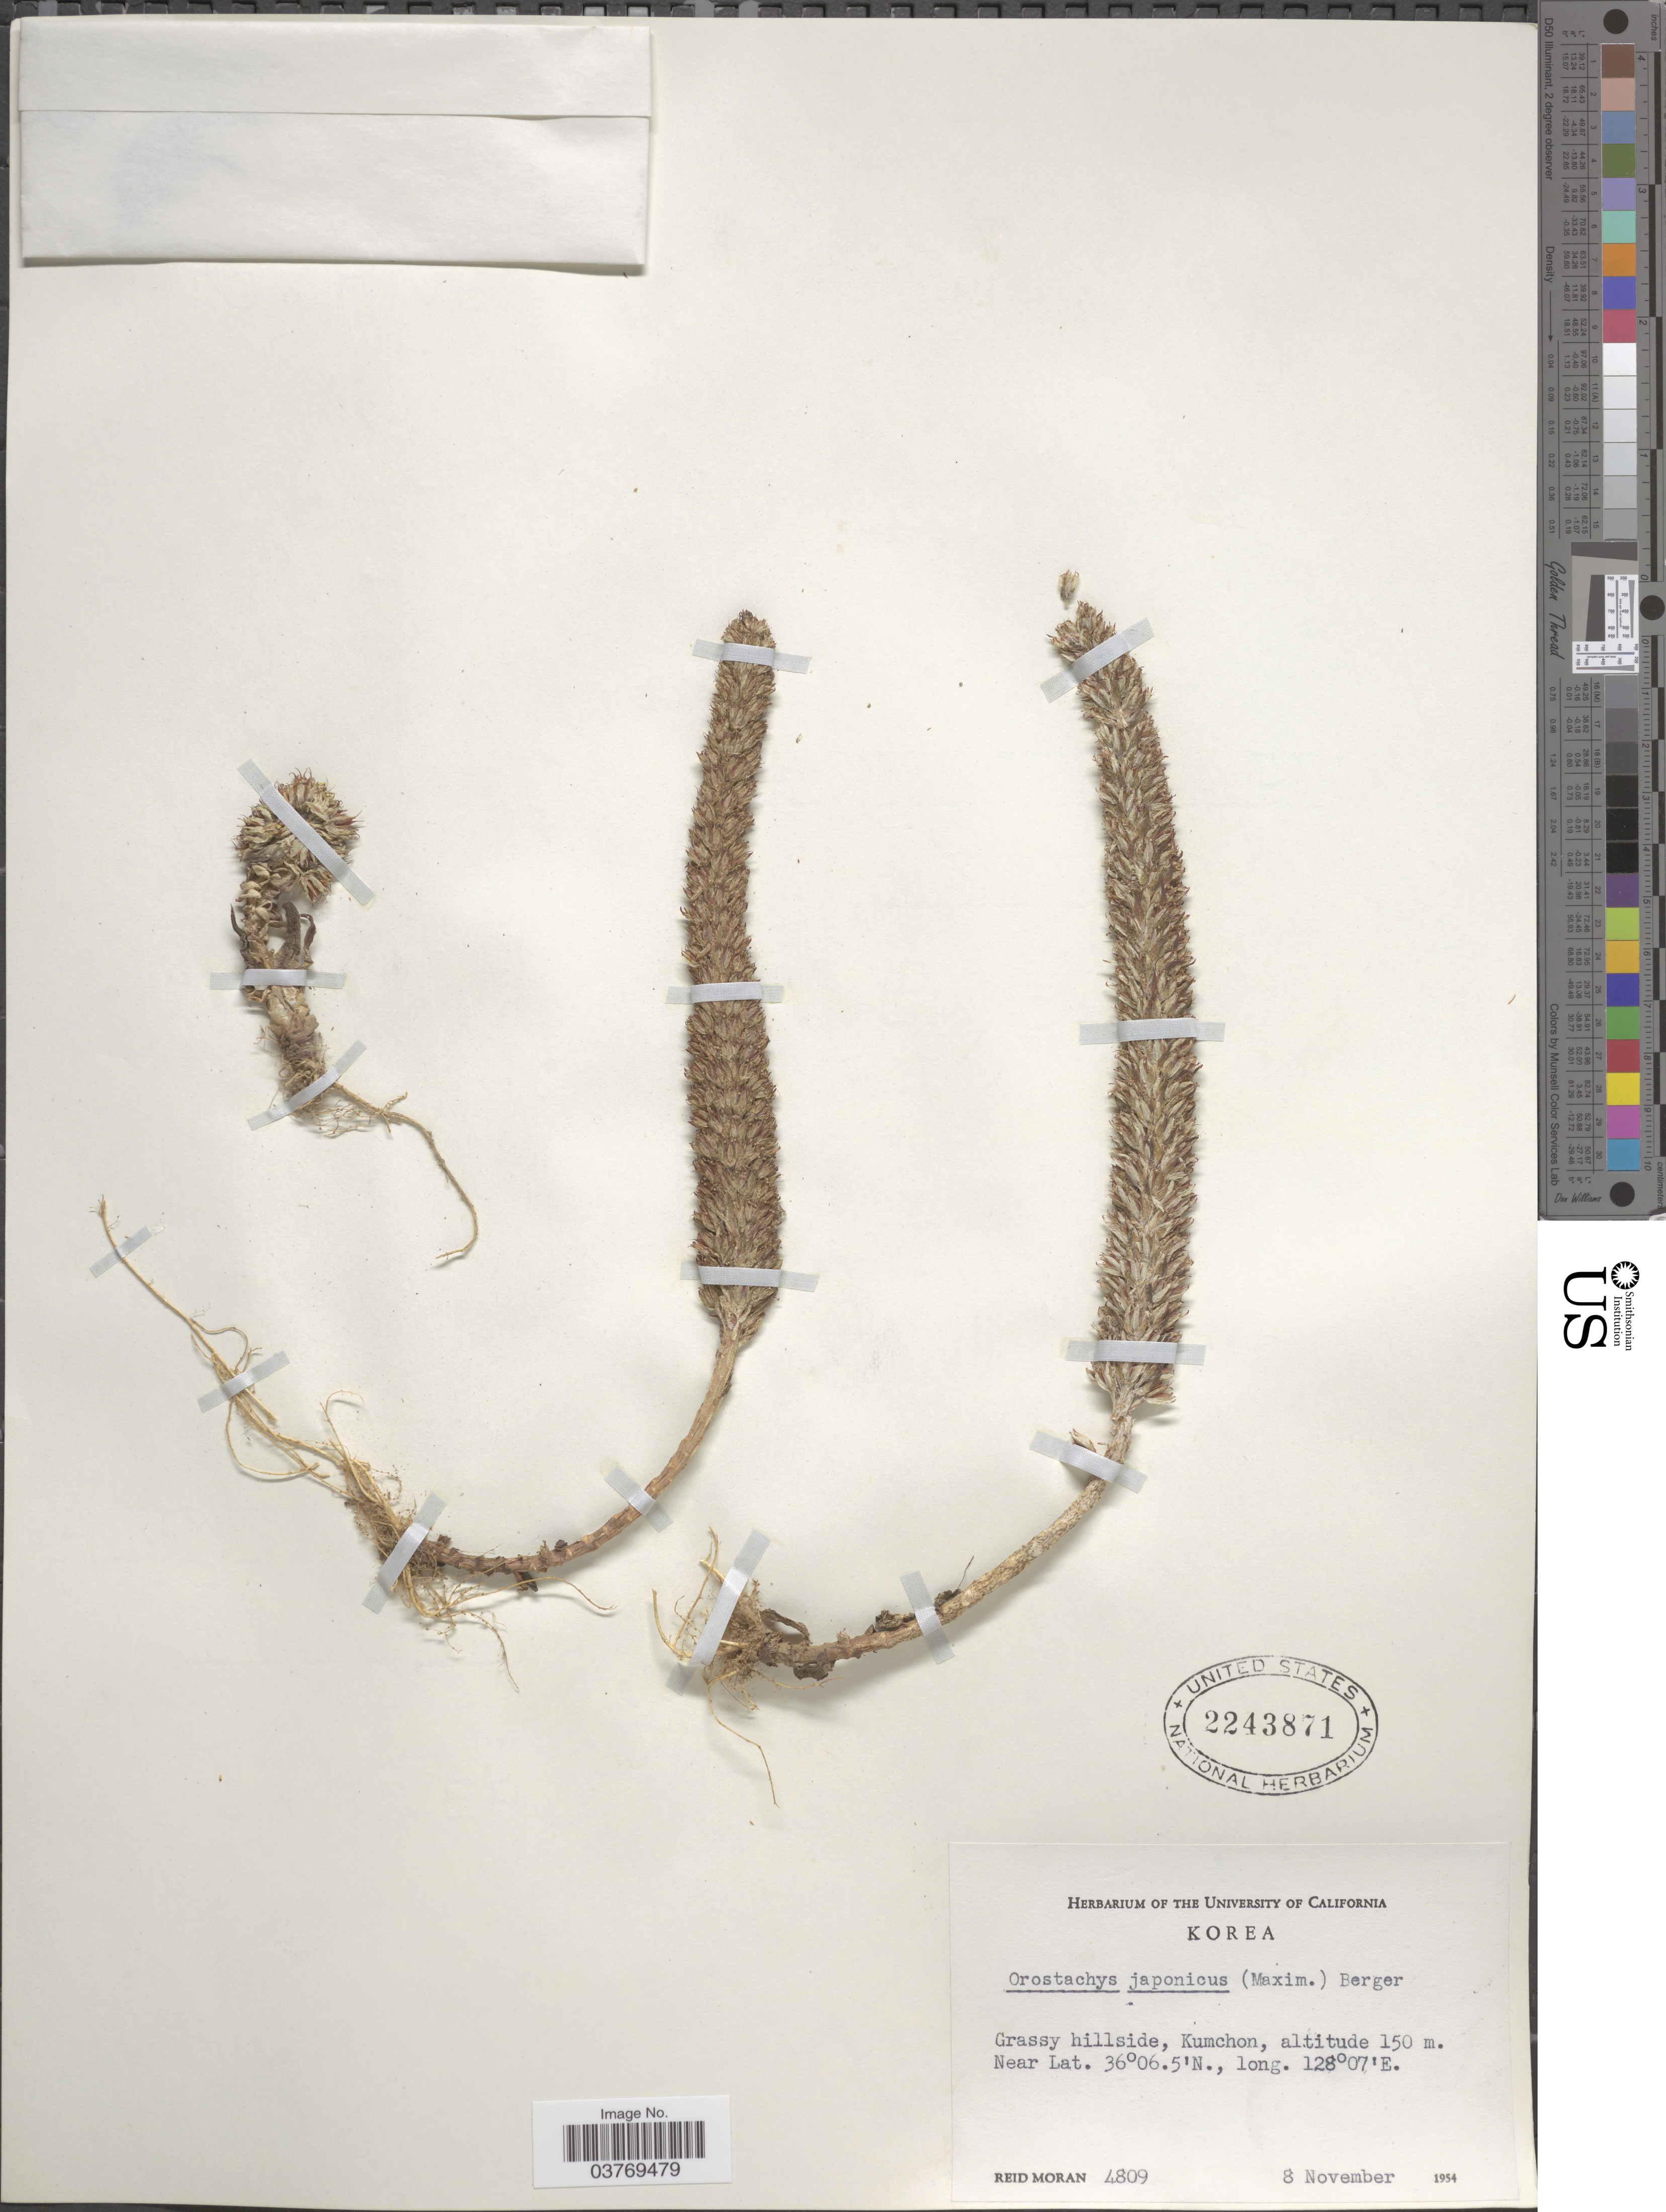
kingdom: Plantae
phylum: Tracheophyta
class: Magnoliopsida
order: Saxifragales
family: Crassulaceae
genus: Orostachys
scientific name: Orostachys japonica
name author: (Maxim.) A. Berger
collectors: R. Moran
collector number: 4809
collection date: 1954-11-08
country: North Korea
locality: Korea. Grassy hillside, Kumchon.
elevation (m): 150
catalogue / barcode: US 2243871